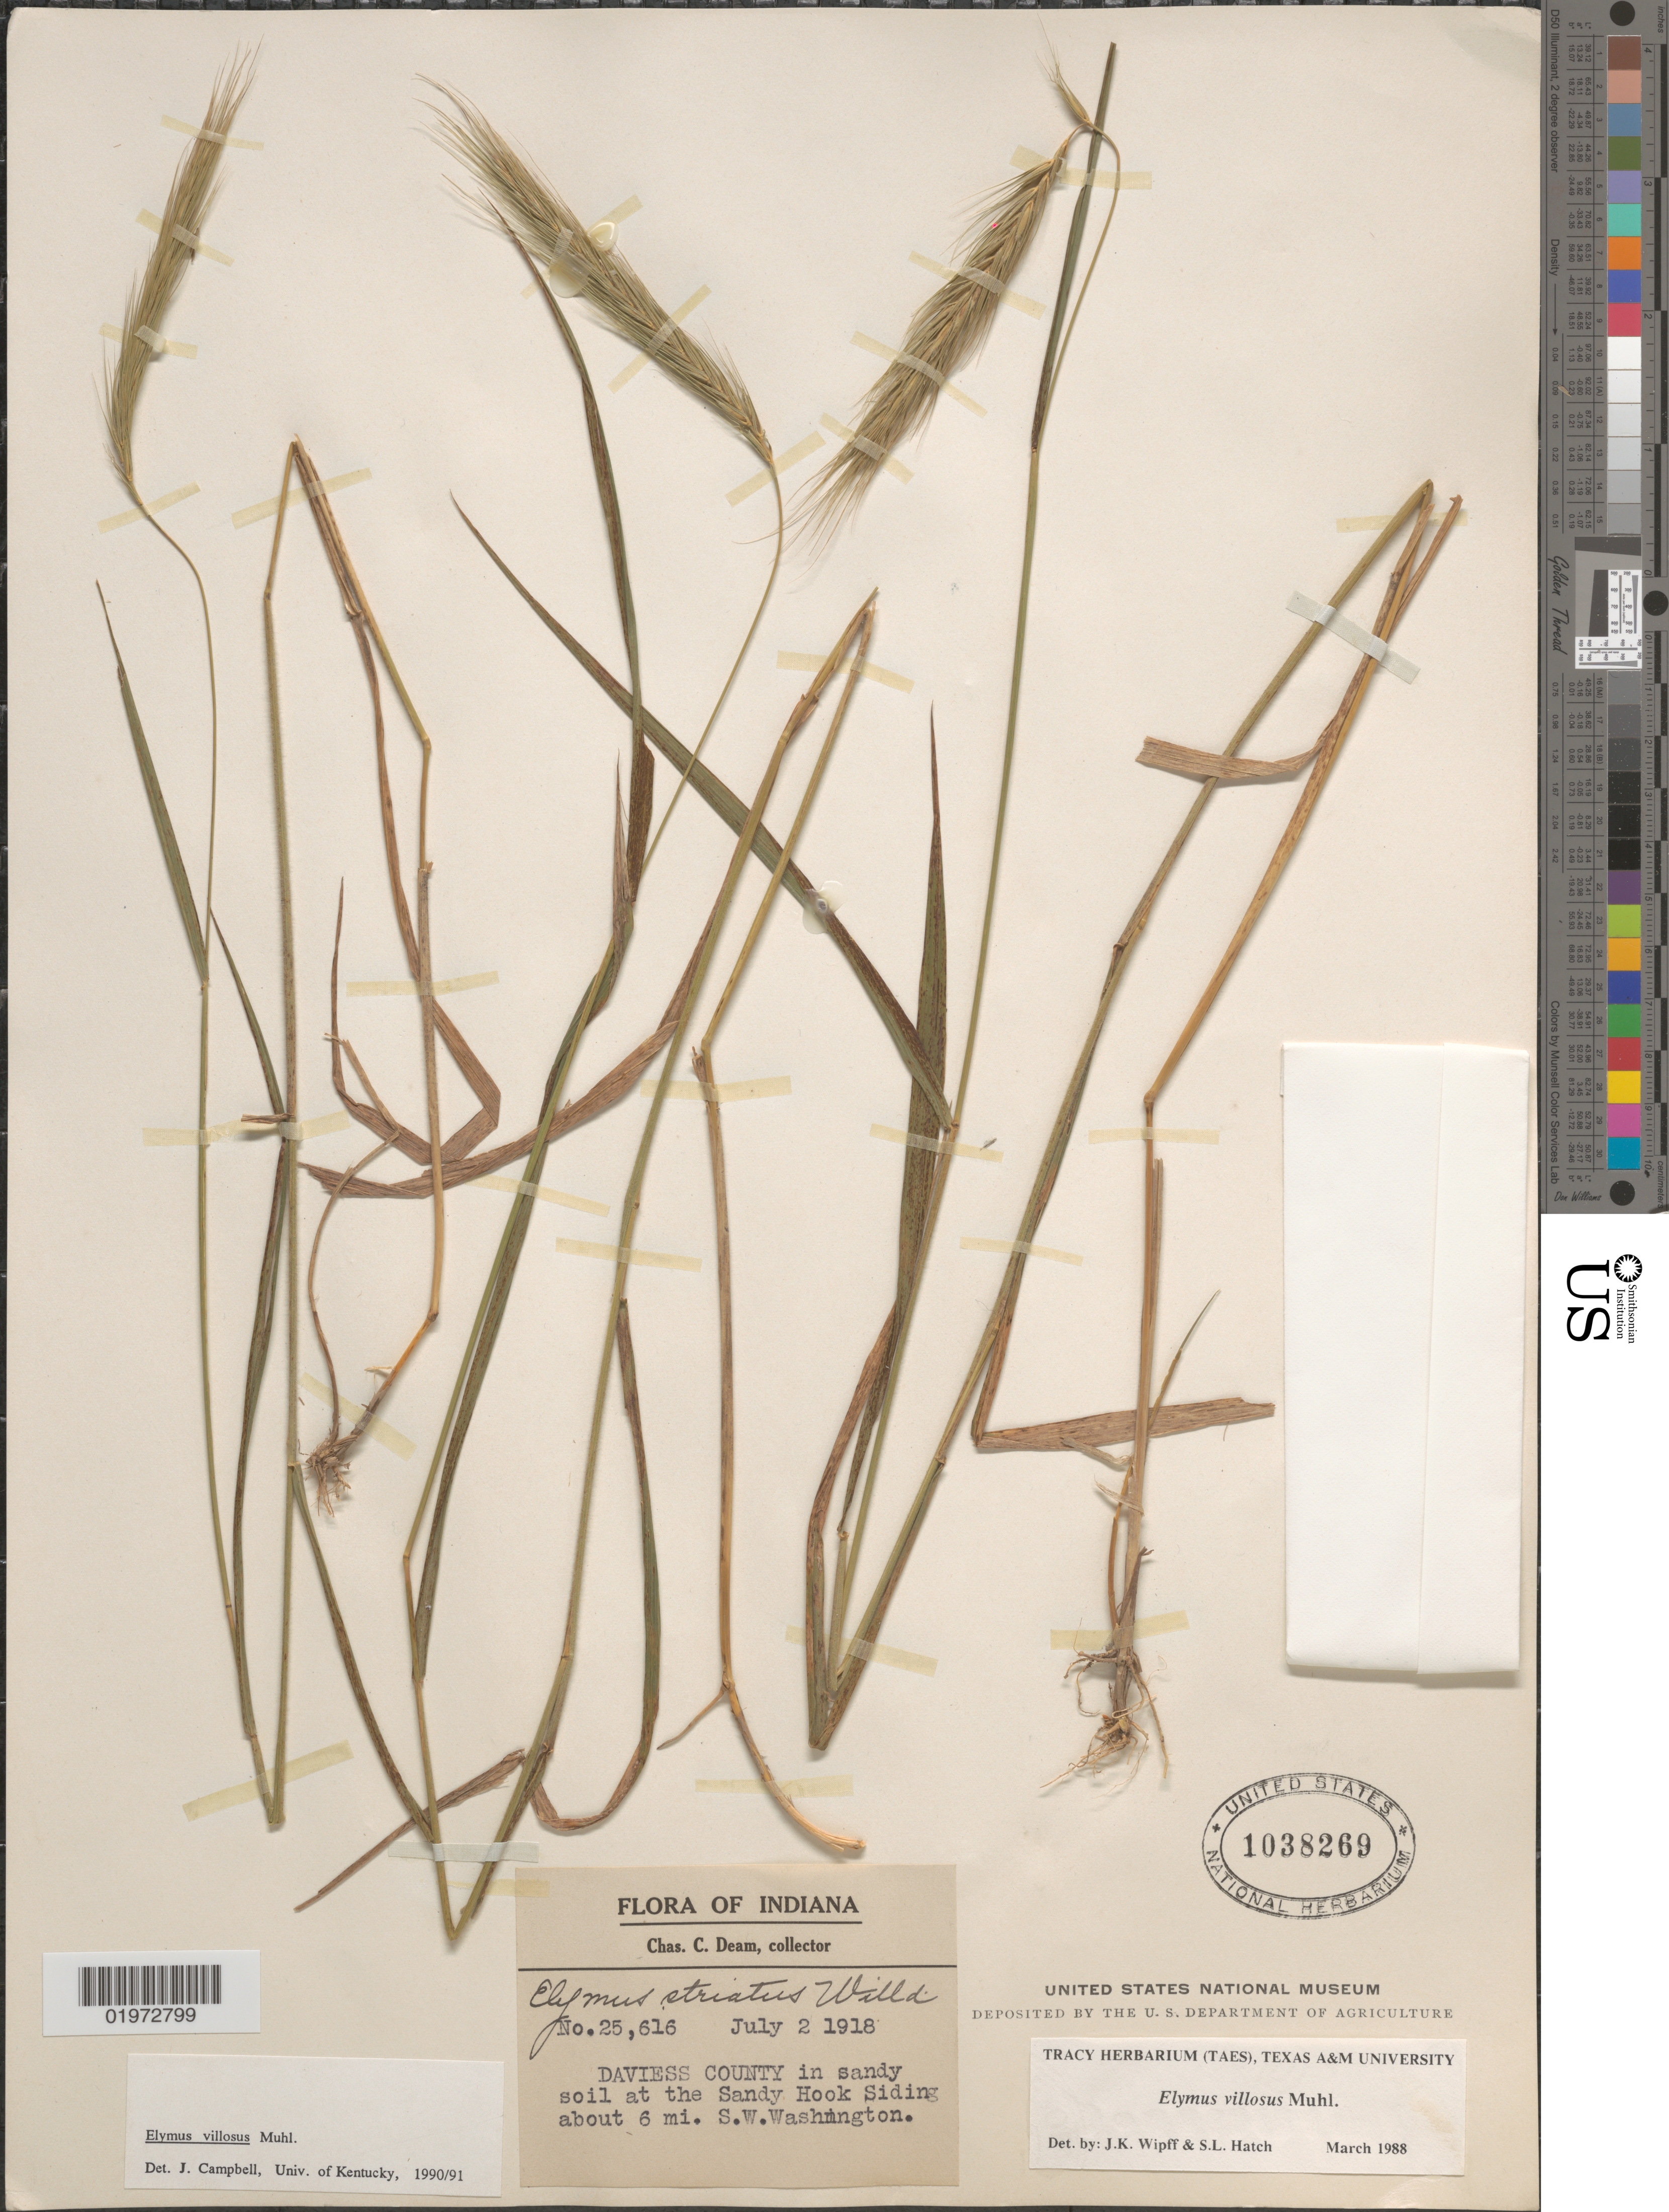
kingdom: Plantae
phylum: Tracheophyta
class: Liliopsida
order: Poales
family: Poaceae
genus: Elymus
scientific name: Elymus villosus var. arkansanus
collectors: C. C. Deam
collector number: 25616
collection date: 1918-07-02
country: United States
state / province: Indiana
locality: Daviess County in sandy soil at the Sandy Hook Siding about 6 mi. S.W. Washington.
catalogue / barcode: US 1038269